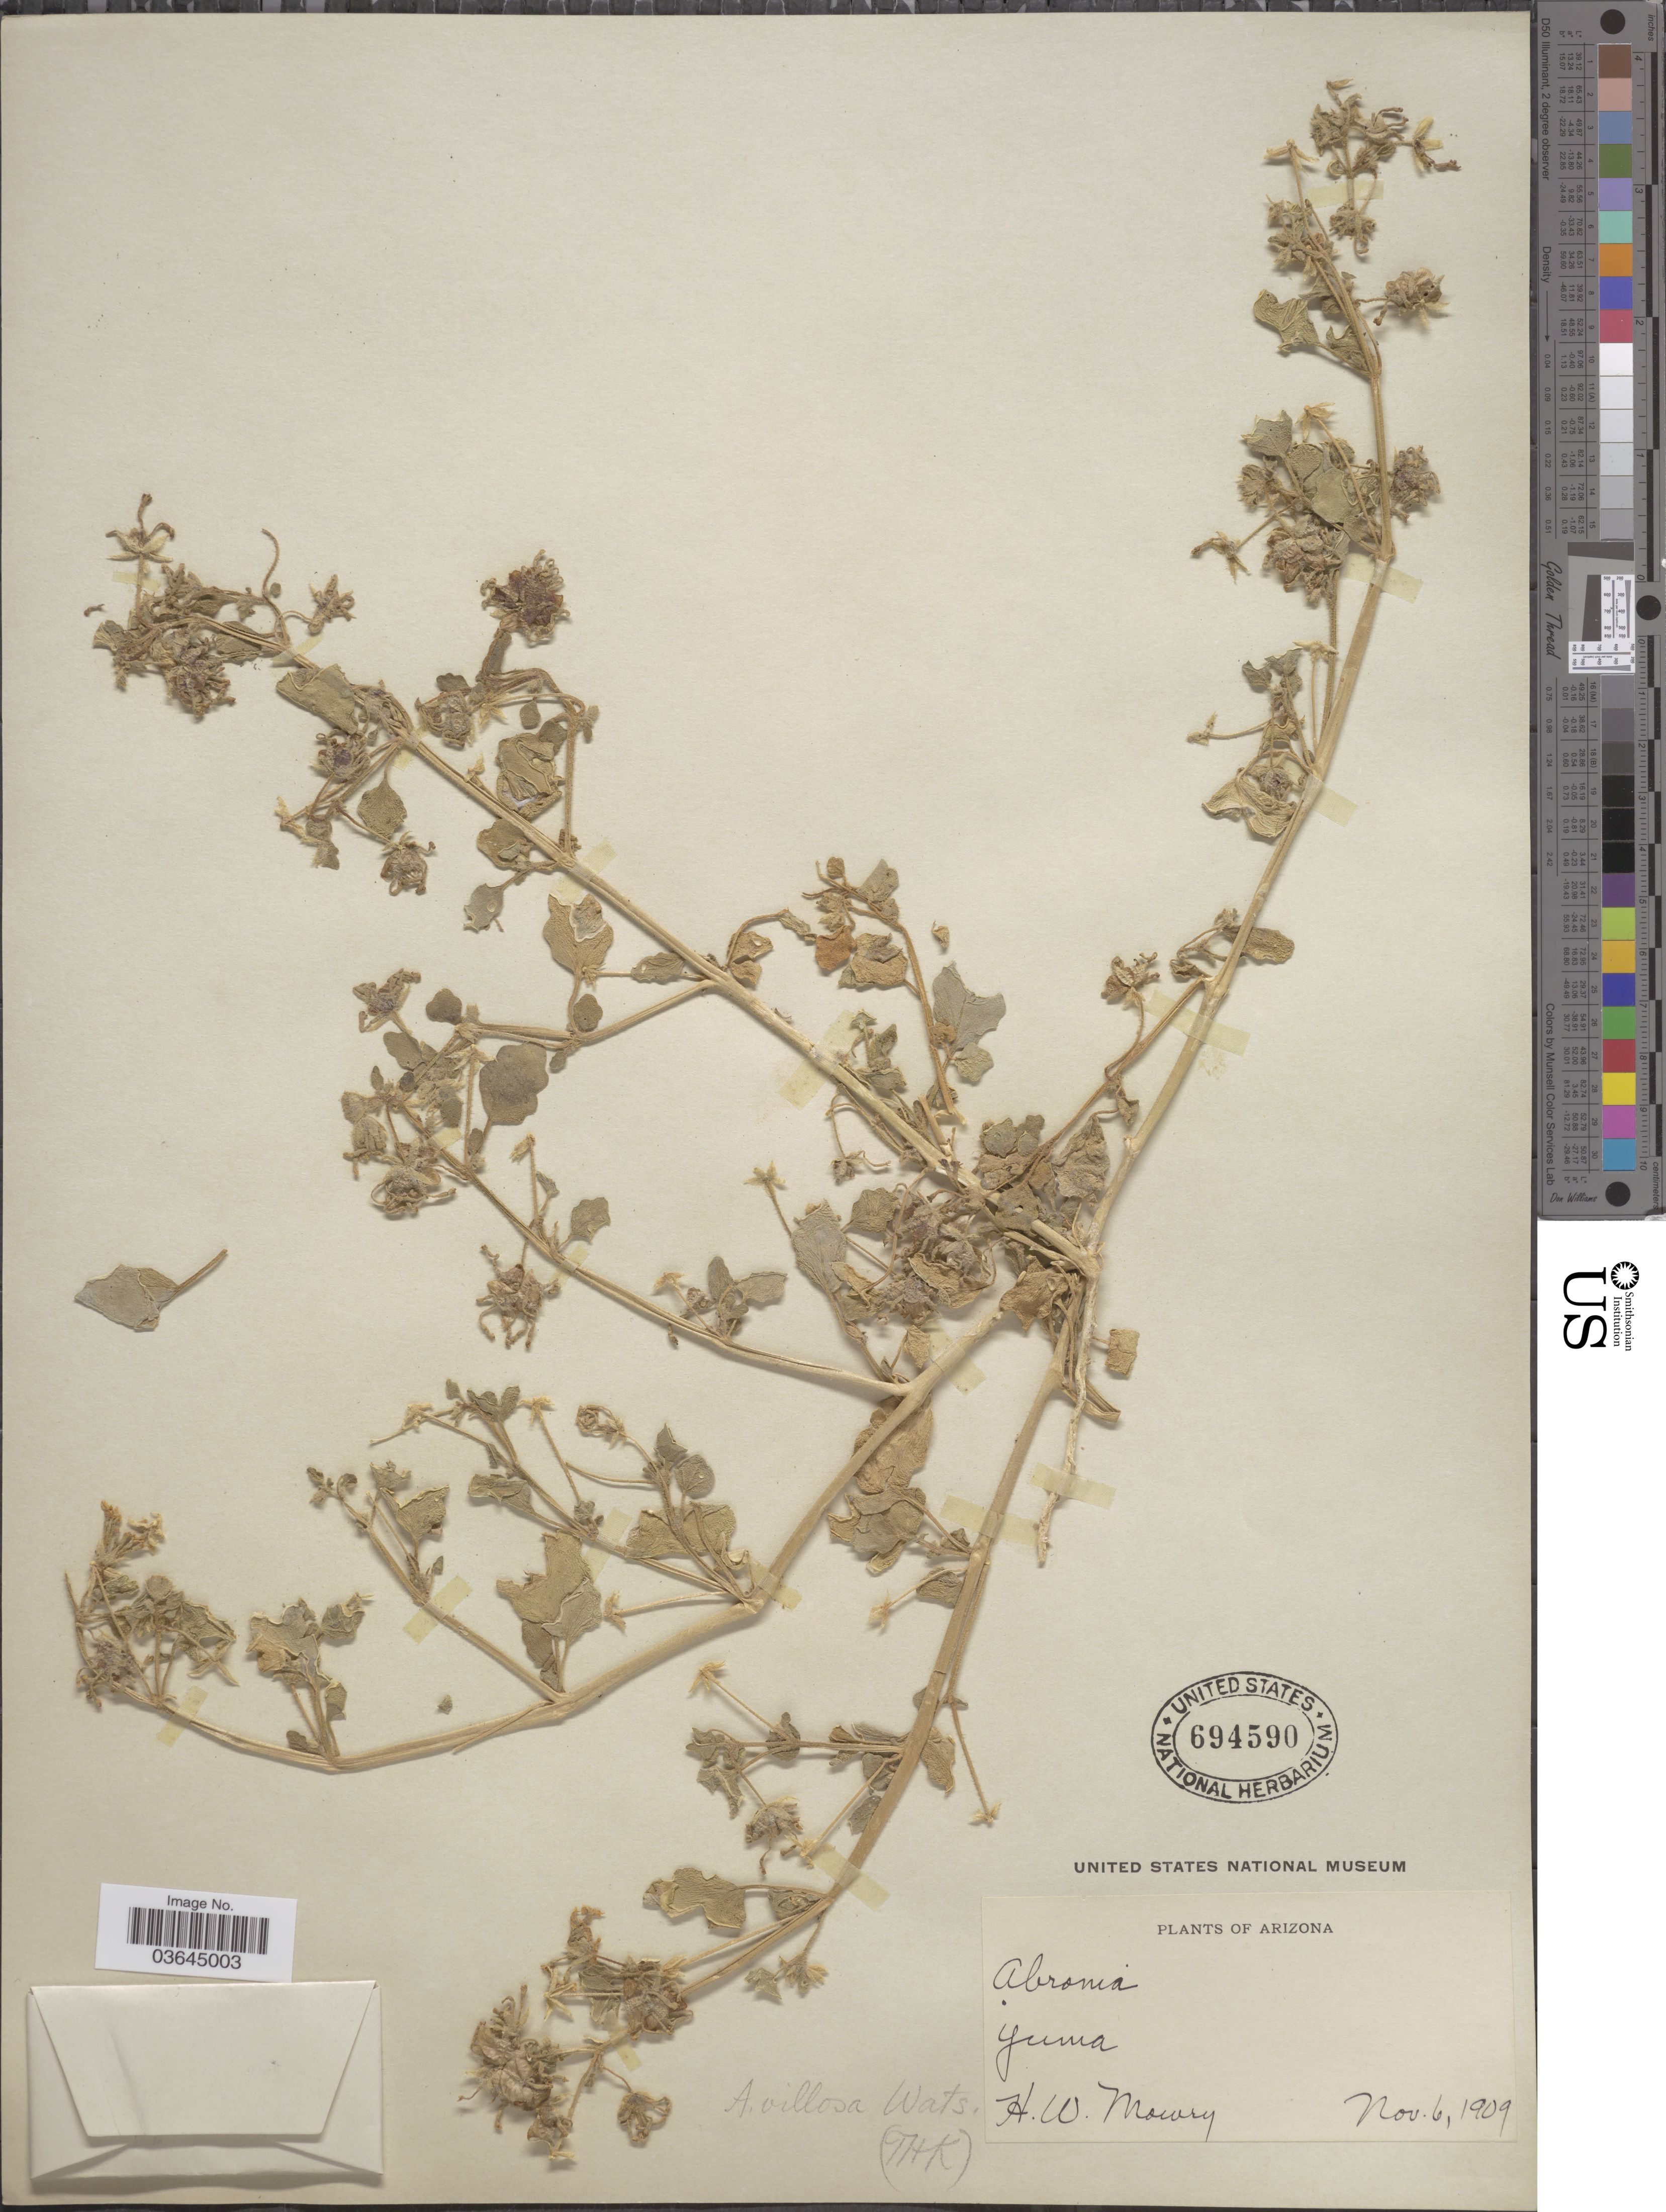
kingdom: Plantae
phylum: Tracheophyta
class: Magnoliopsida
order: Caryophyllales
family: Nyctaginaceae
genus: Abronia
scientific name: Abronia villosa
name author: S. Watson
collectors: H. Mowry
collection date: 1909-11-06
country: United States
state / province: Arizona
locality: Yuma.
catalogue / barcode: US 694590